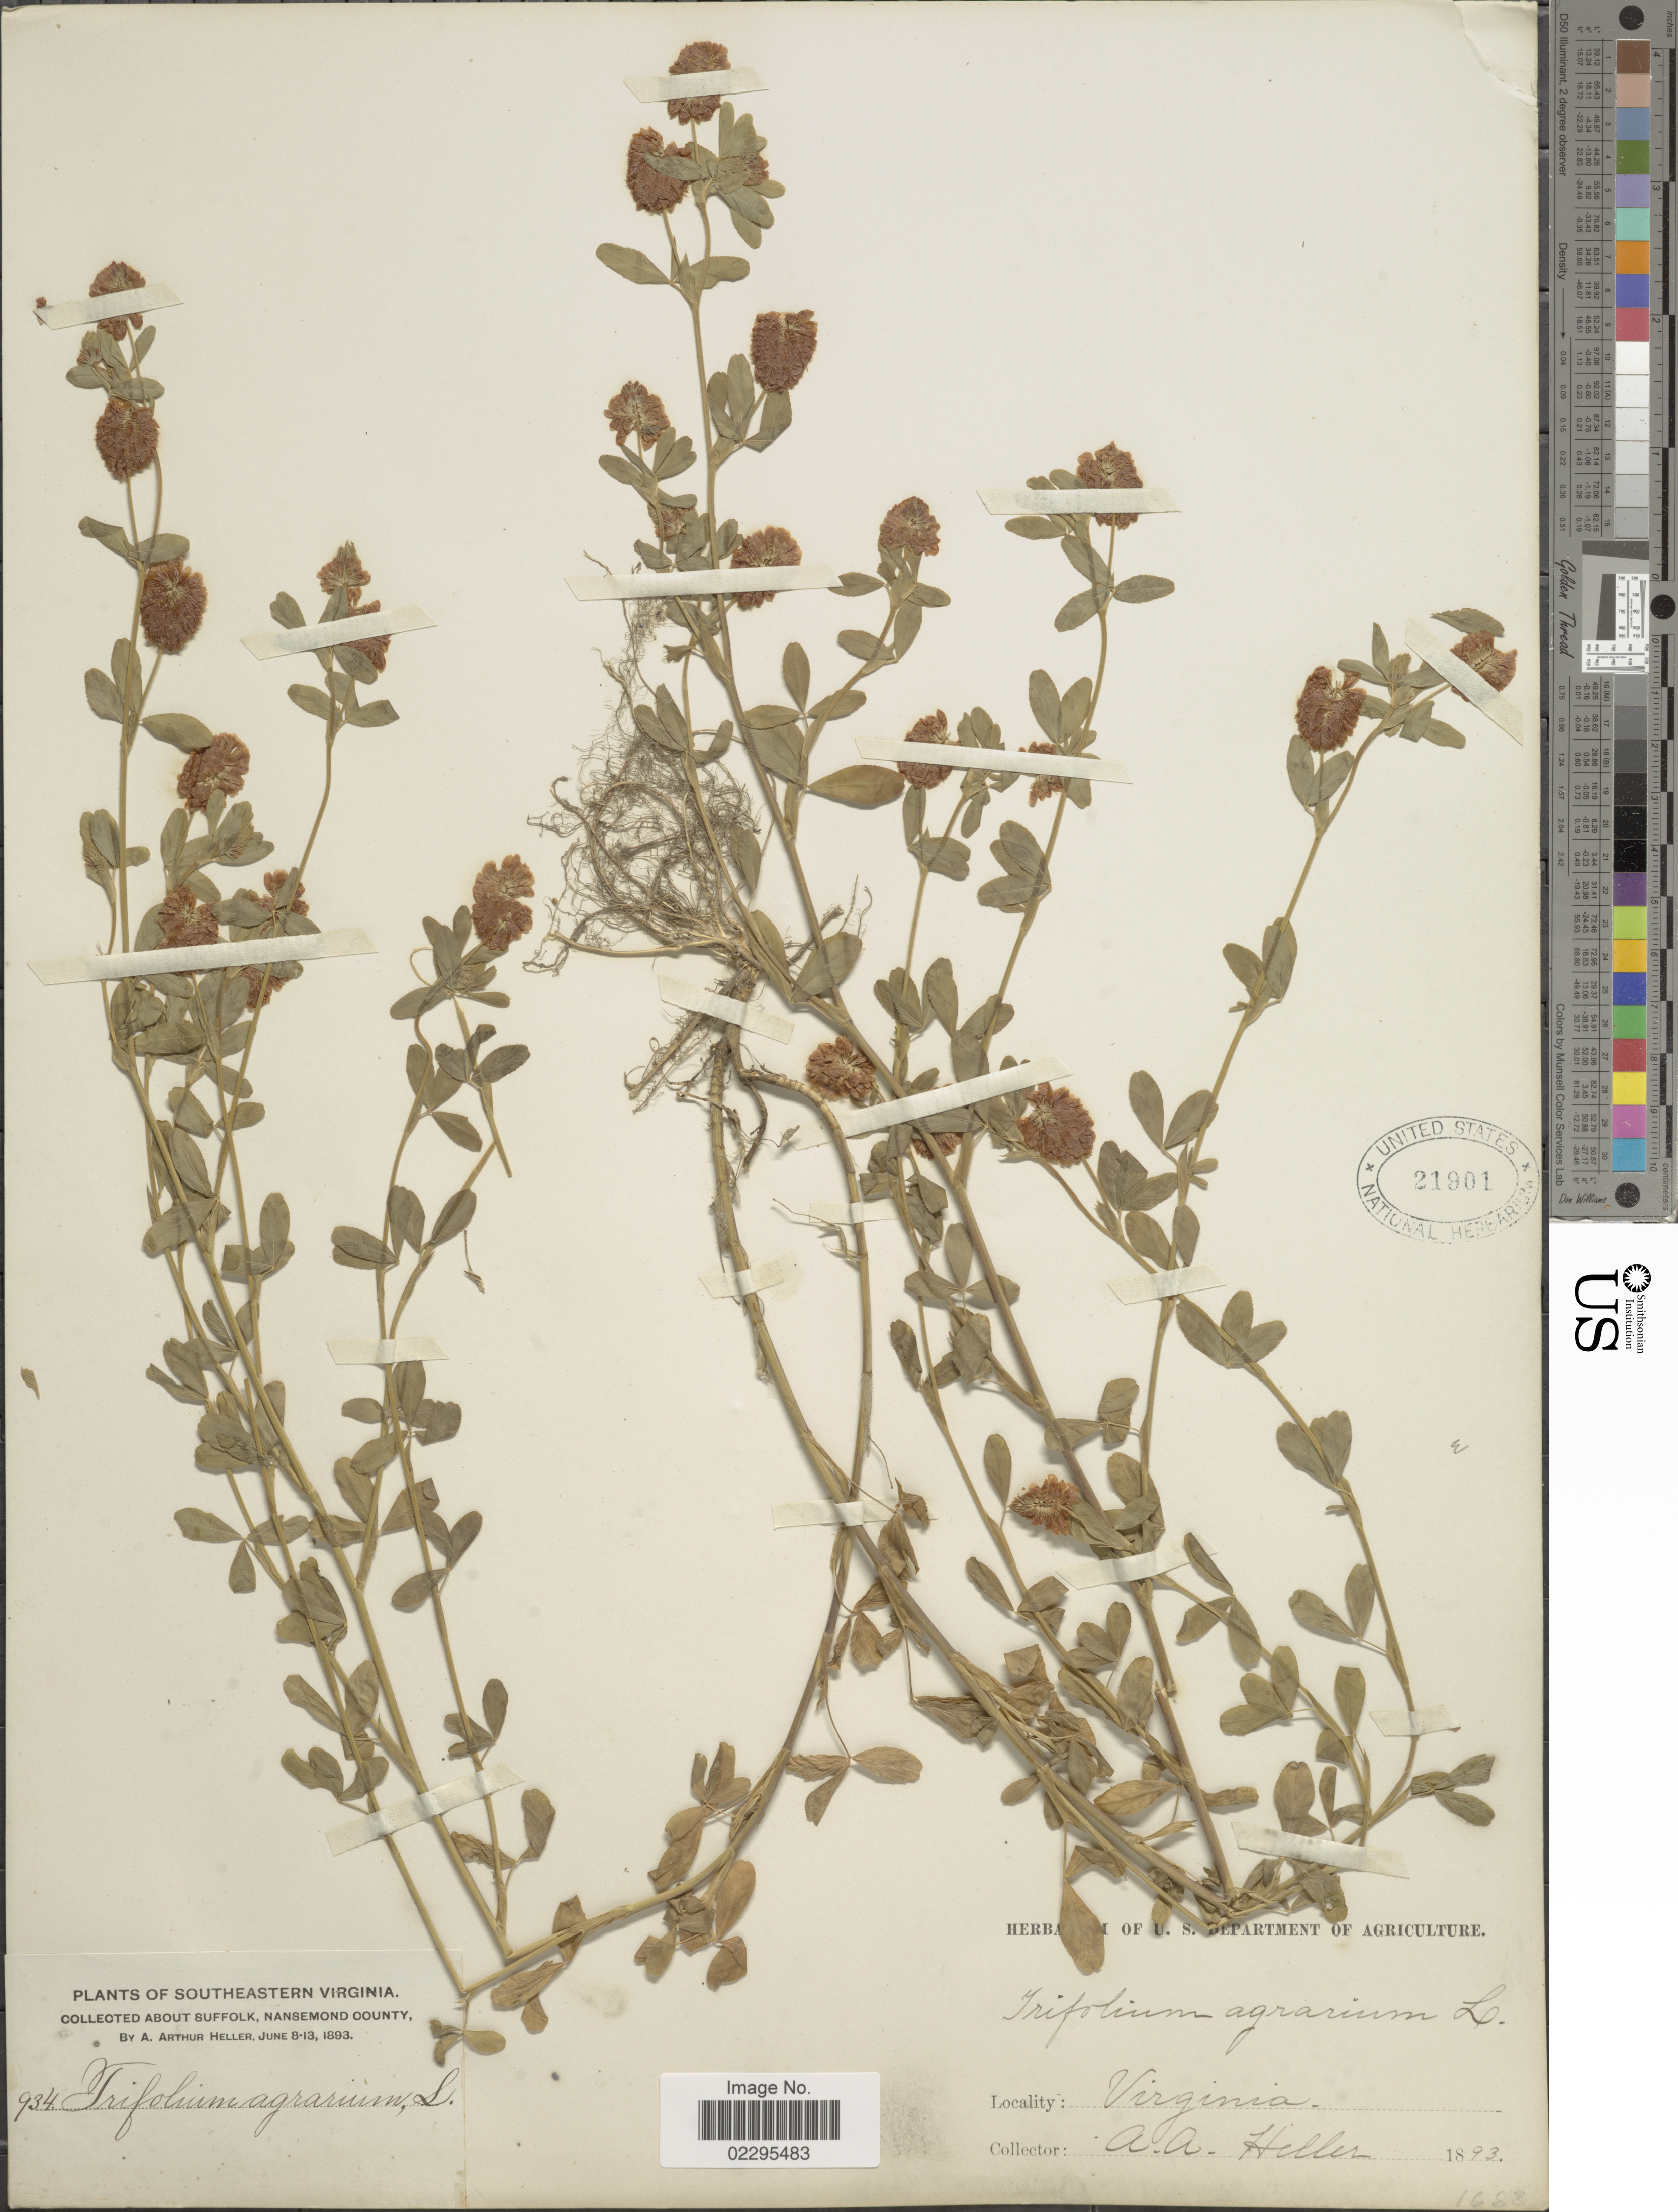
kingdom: Plantae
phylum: Tracheophyta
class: Magnoliopsida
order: Fabales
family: Fabaceae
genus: Trifolium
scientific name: Trifolium agrarium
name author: L.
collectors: A. A. Heller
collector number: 934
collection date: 1893-06-08/1893-06-13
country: United States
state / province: Virginia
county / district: City of Suffolk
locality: Southeastern Virginia. about Suffolk, Nansemond County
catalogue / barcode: US 21901